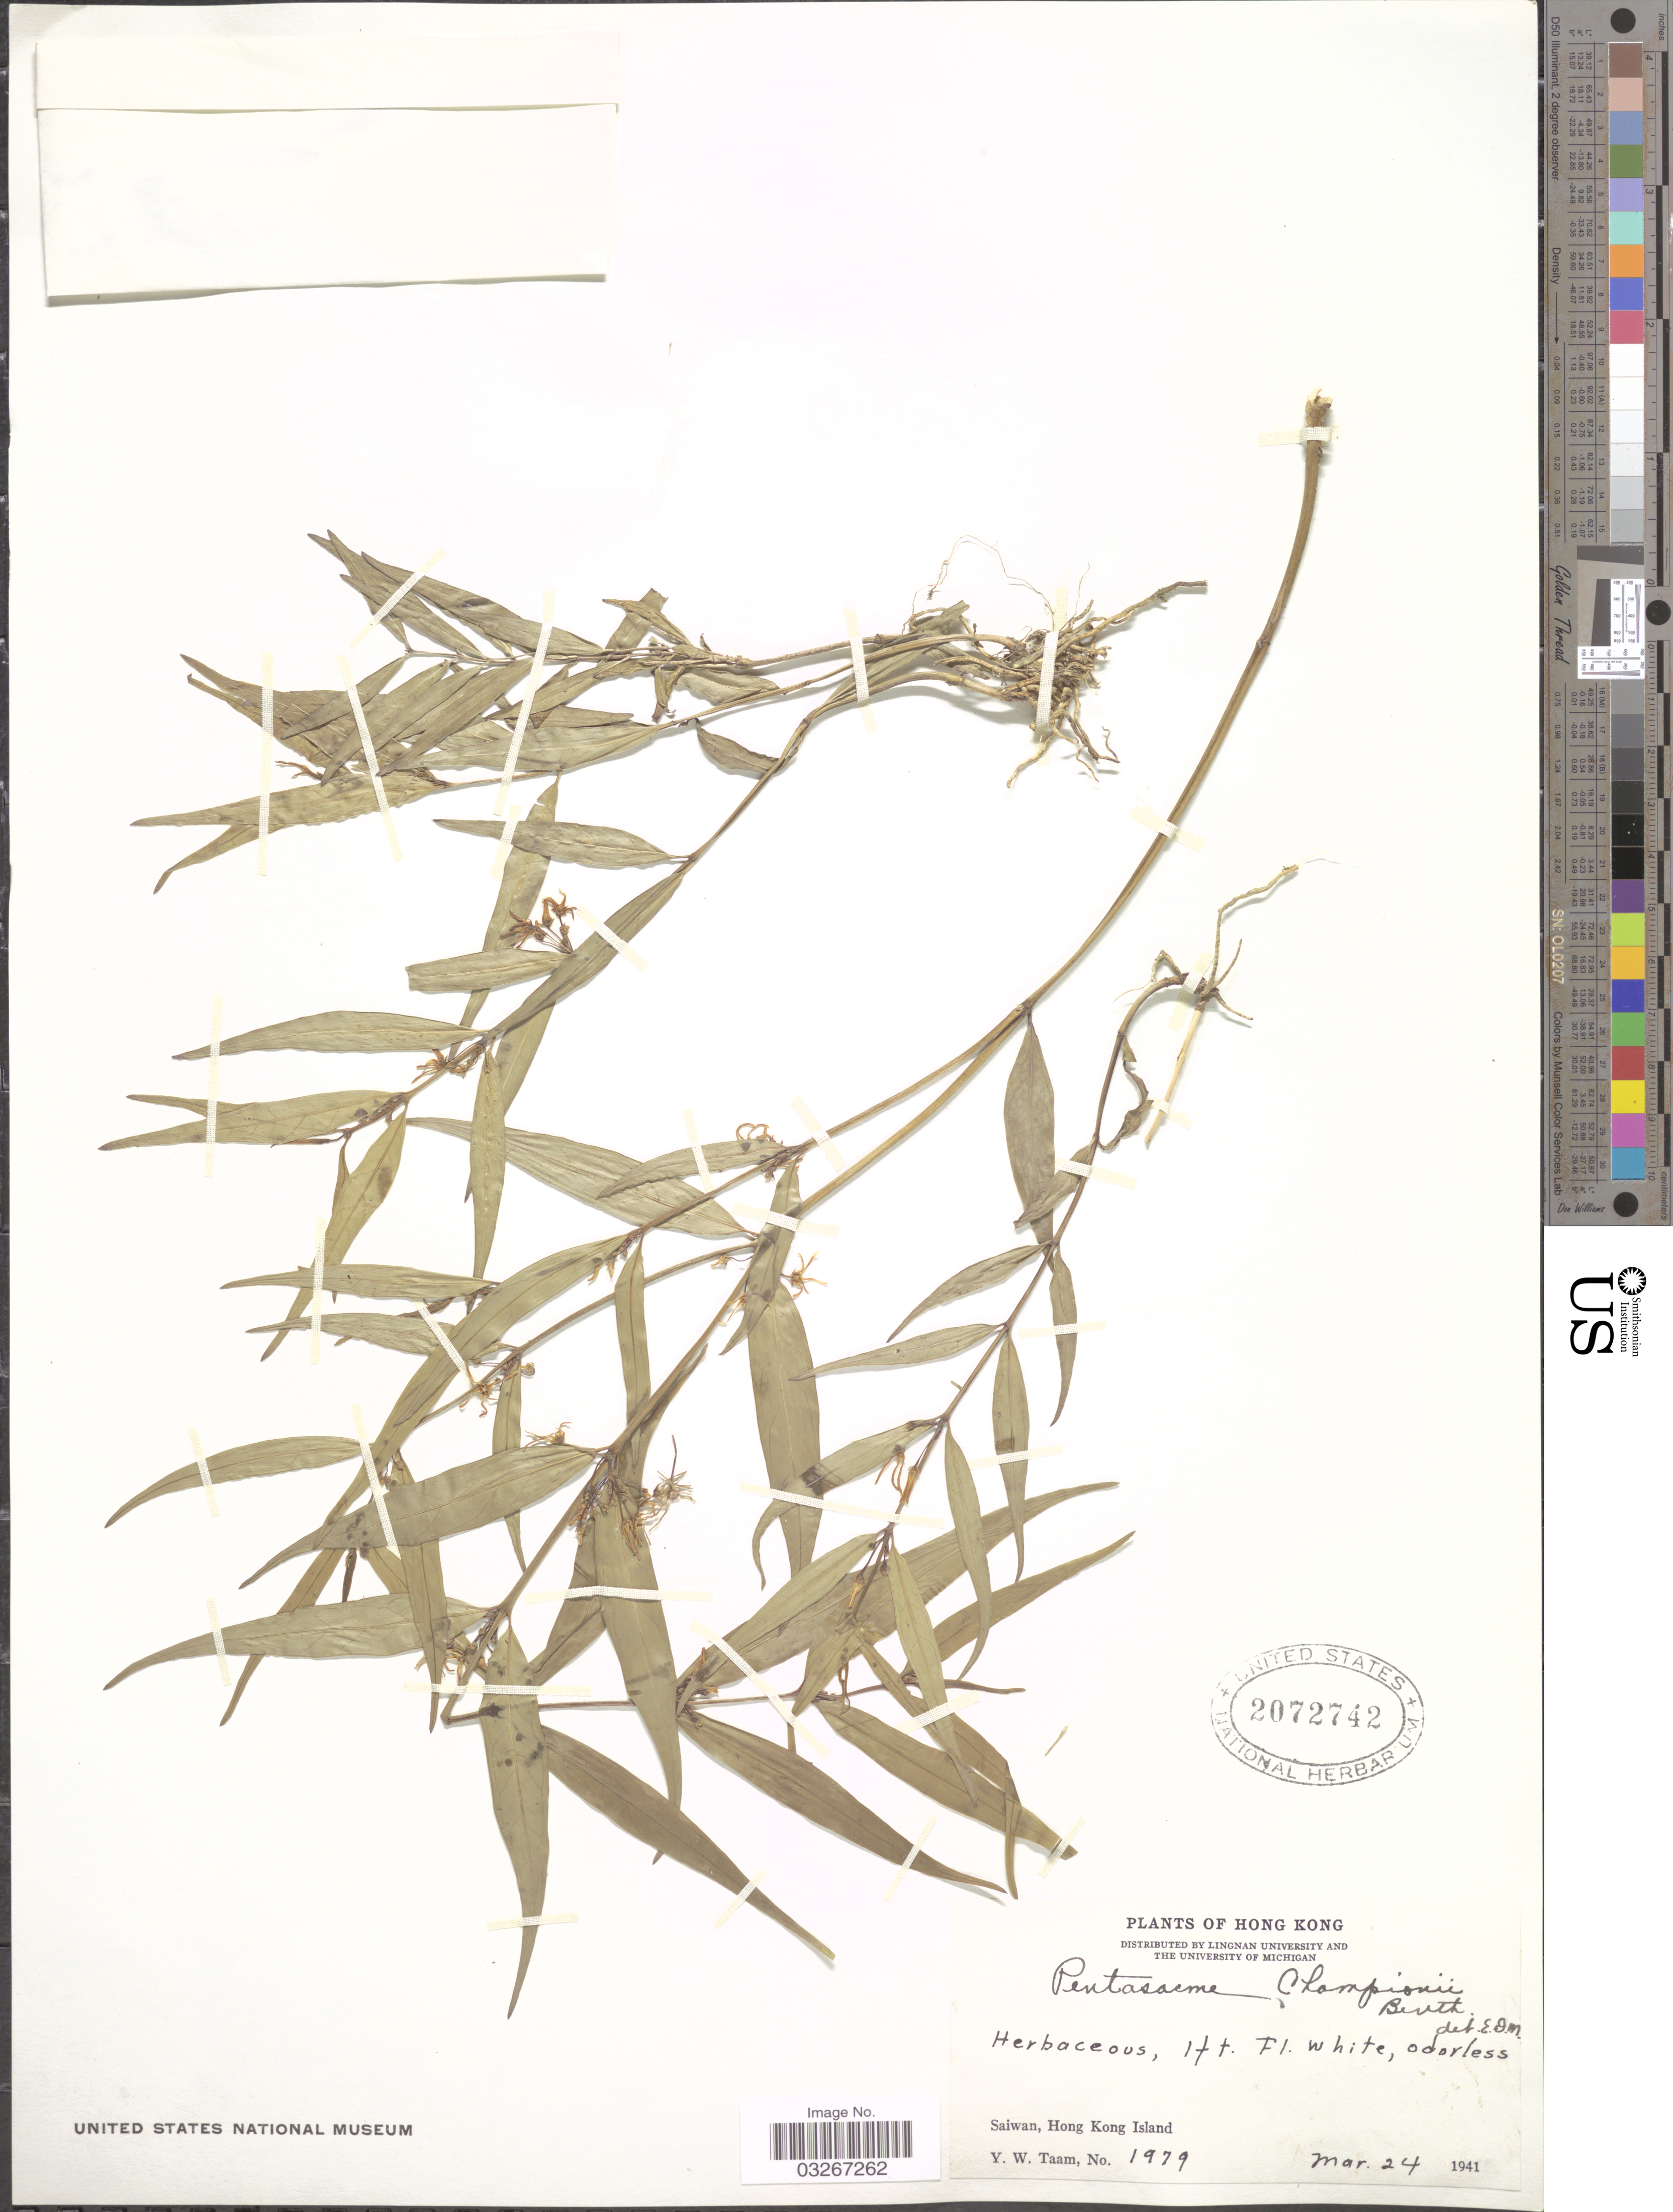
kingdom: Plantae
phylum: Tracheophyta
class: Magnoliopsida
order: Gentianales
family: Apocynaceae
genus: Pentasacme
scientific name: Pentasacme caudatum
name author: Wall. ex Wight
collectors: Y. W. Taam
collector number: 1979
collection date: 1941-03-24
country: China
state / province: Hong Kong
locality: Saiwan, Hong Kong Island.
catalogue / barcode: US 2072742